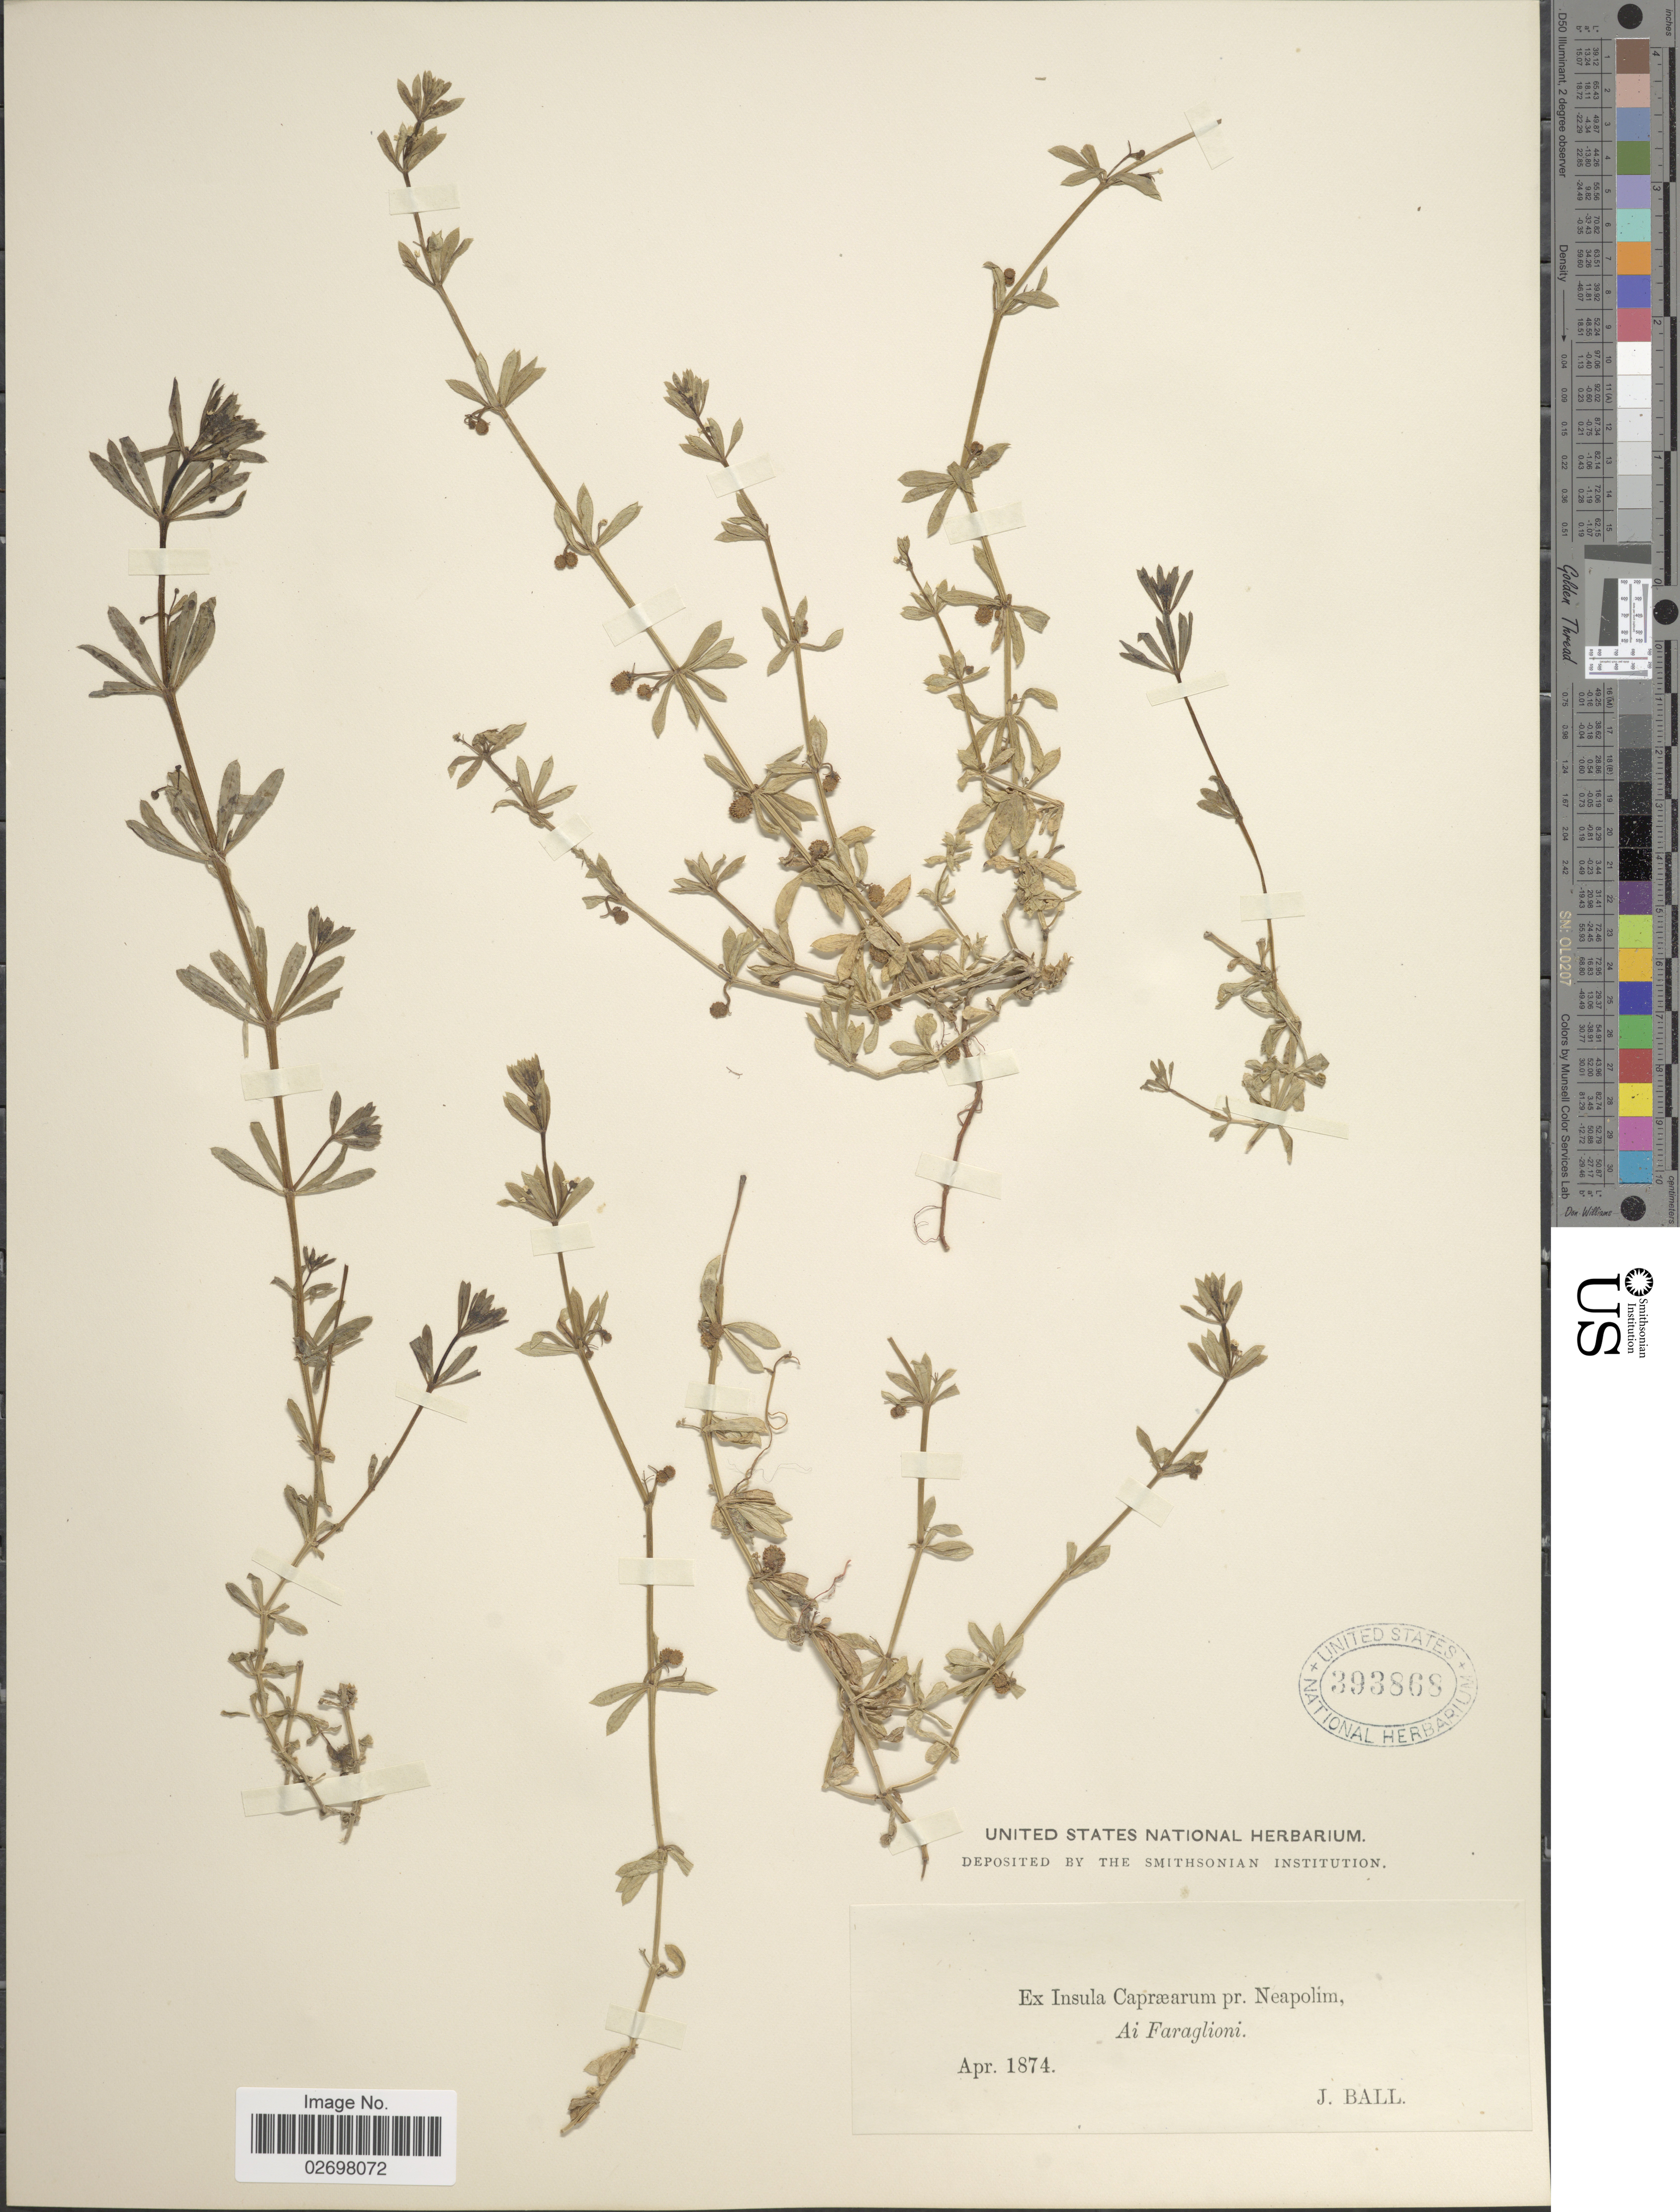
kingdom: Plantae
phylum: Tracheophyta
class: Magnoliopsida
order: Gentianales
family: Rubiaceae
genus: Galium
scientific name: Galium sp.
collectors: J. Ball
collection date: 1874-04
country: Italy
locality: Insula Capræarum pr. Neapolim, Ai Faraglioni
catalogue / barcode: US 393868